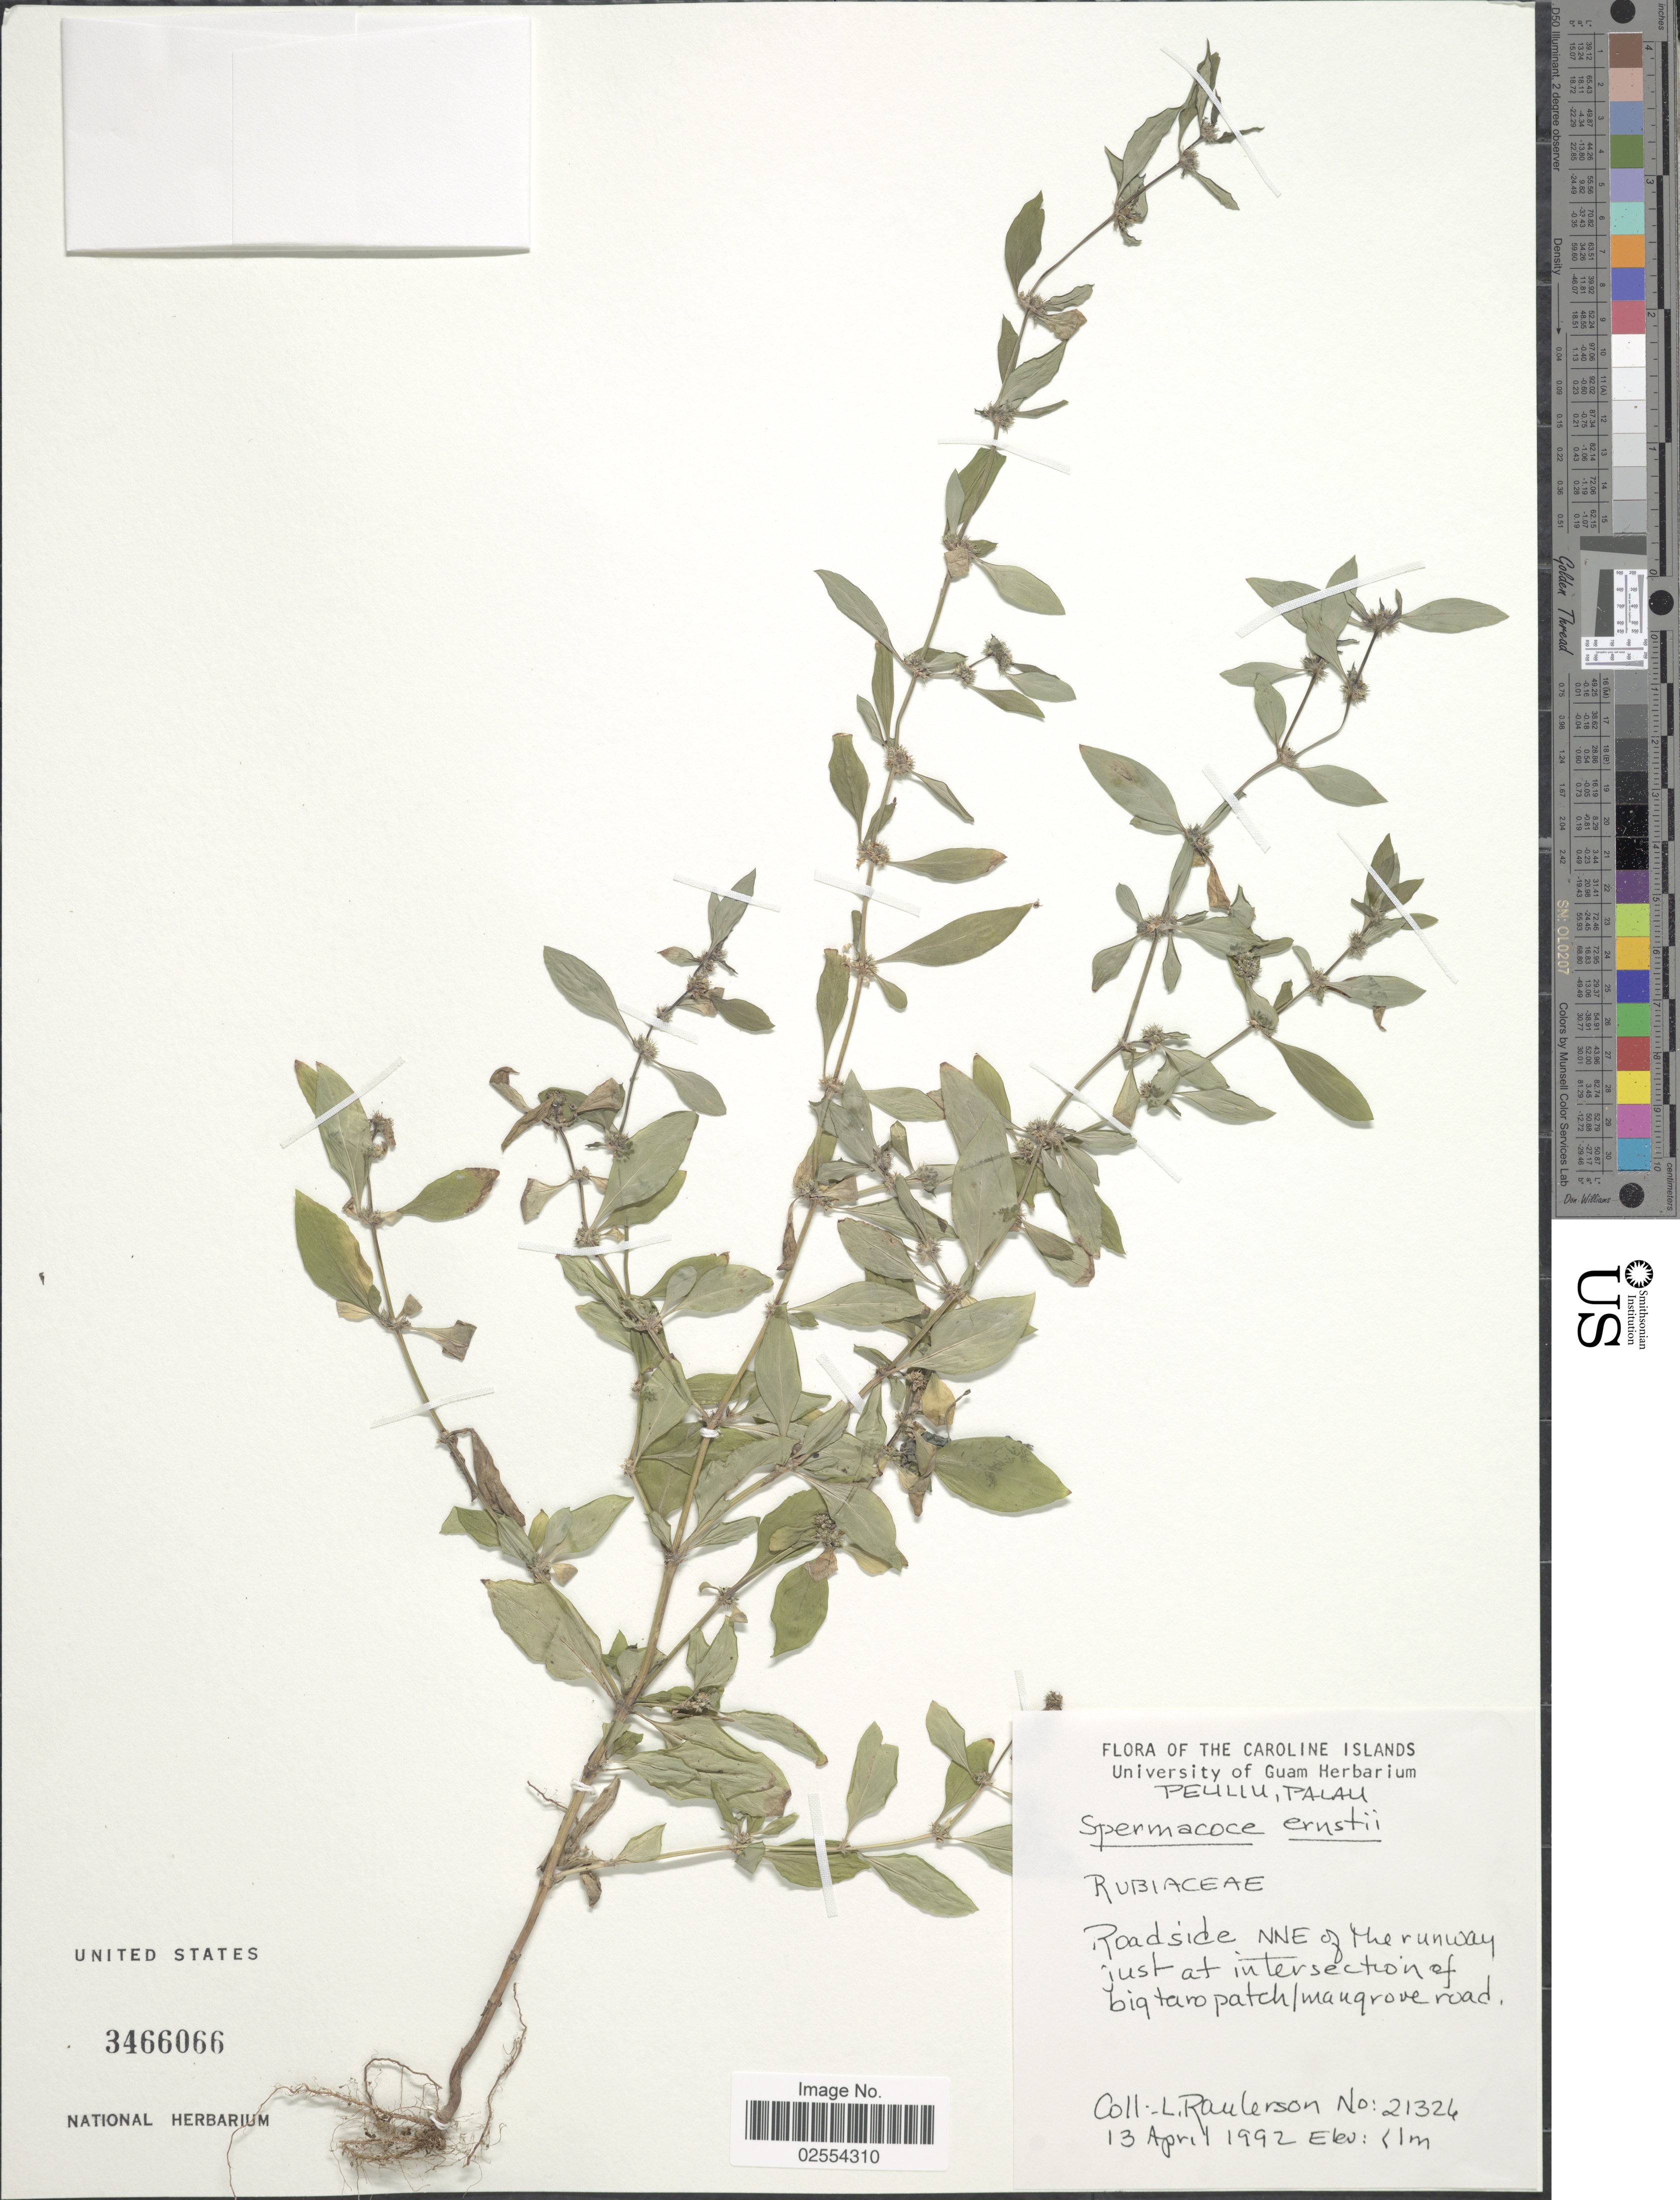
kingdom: Plantae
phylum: Tracheophyta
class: Magnoliopsida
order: Gentianales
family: Rubiaceae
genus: Spermacoce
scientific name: Spermacoce ernstii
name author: Fosberg & D.A. Powell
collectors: L. Raulerson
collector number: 21326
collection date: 1992-04-13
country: Palau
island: Beliliou [Peleliu]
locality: Peleliu, Palau, Roadside NNE of the runway just at intersection of big [illegible text] patch/mangrove road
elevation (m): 1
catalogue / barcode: US 3466066